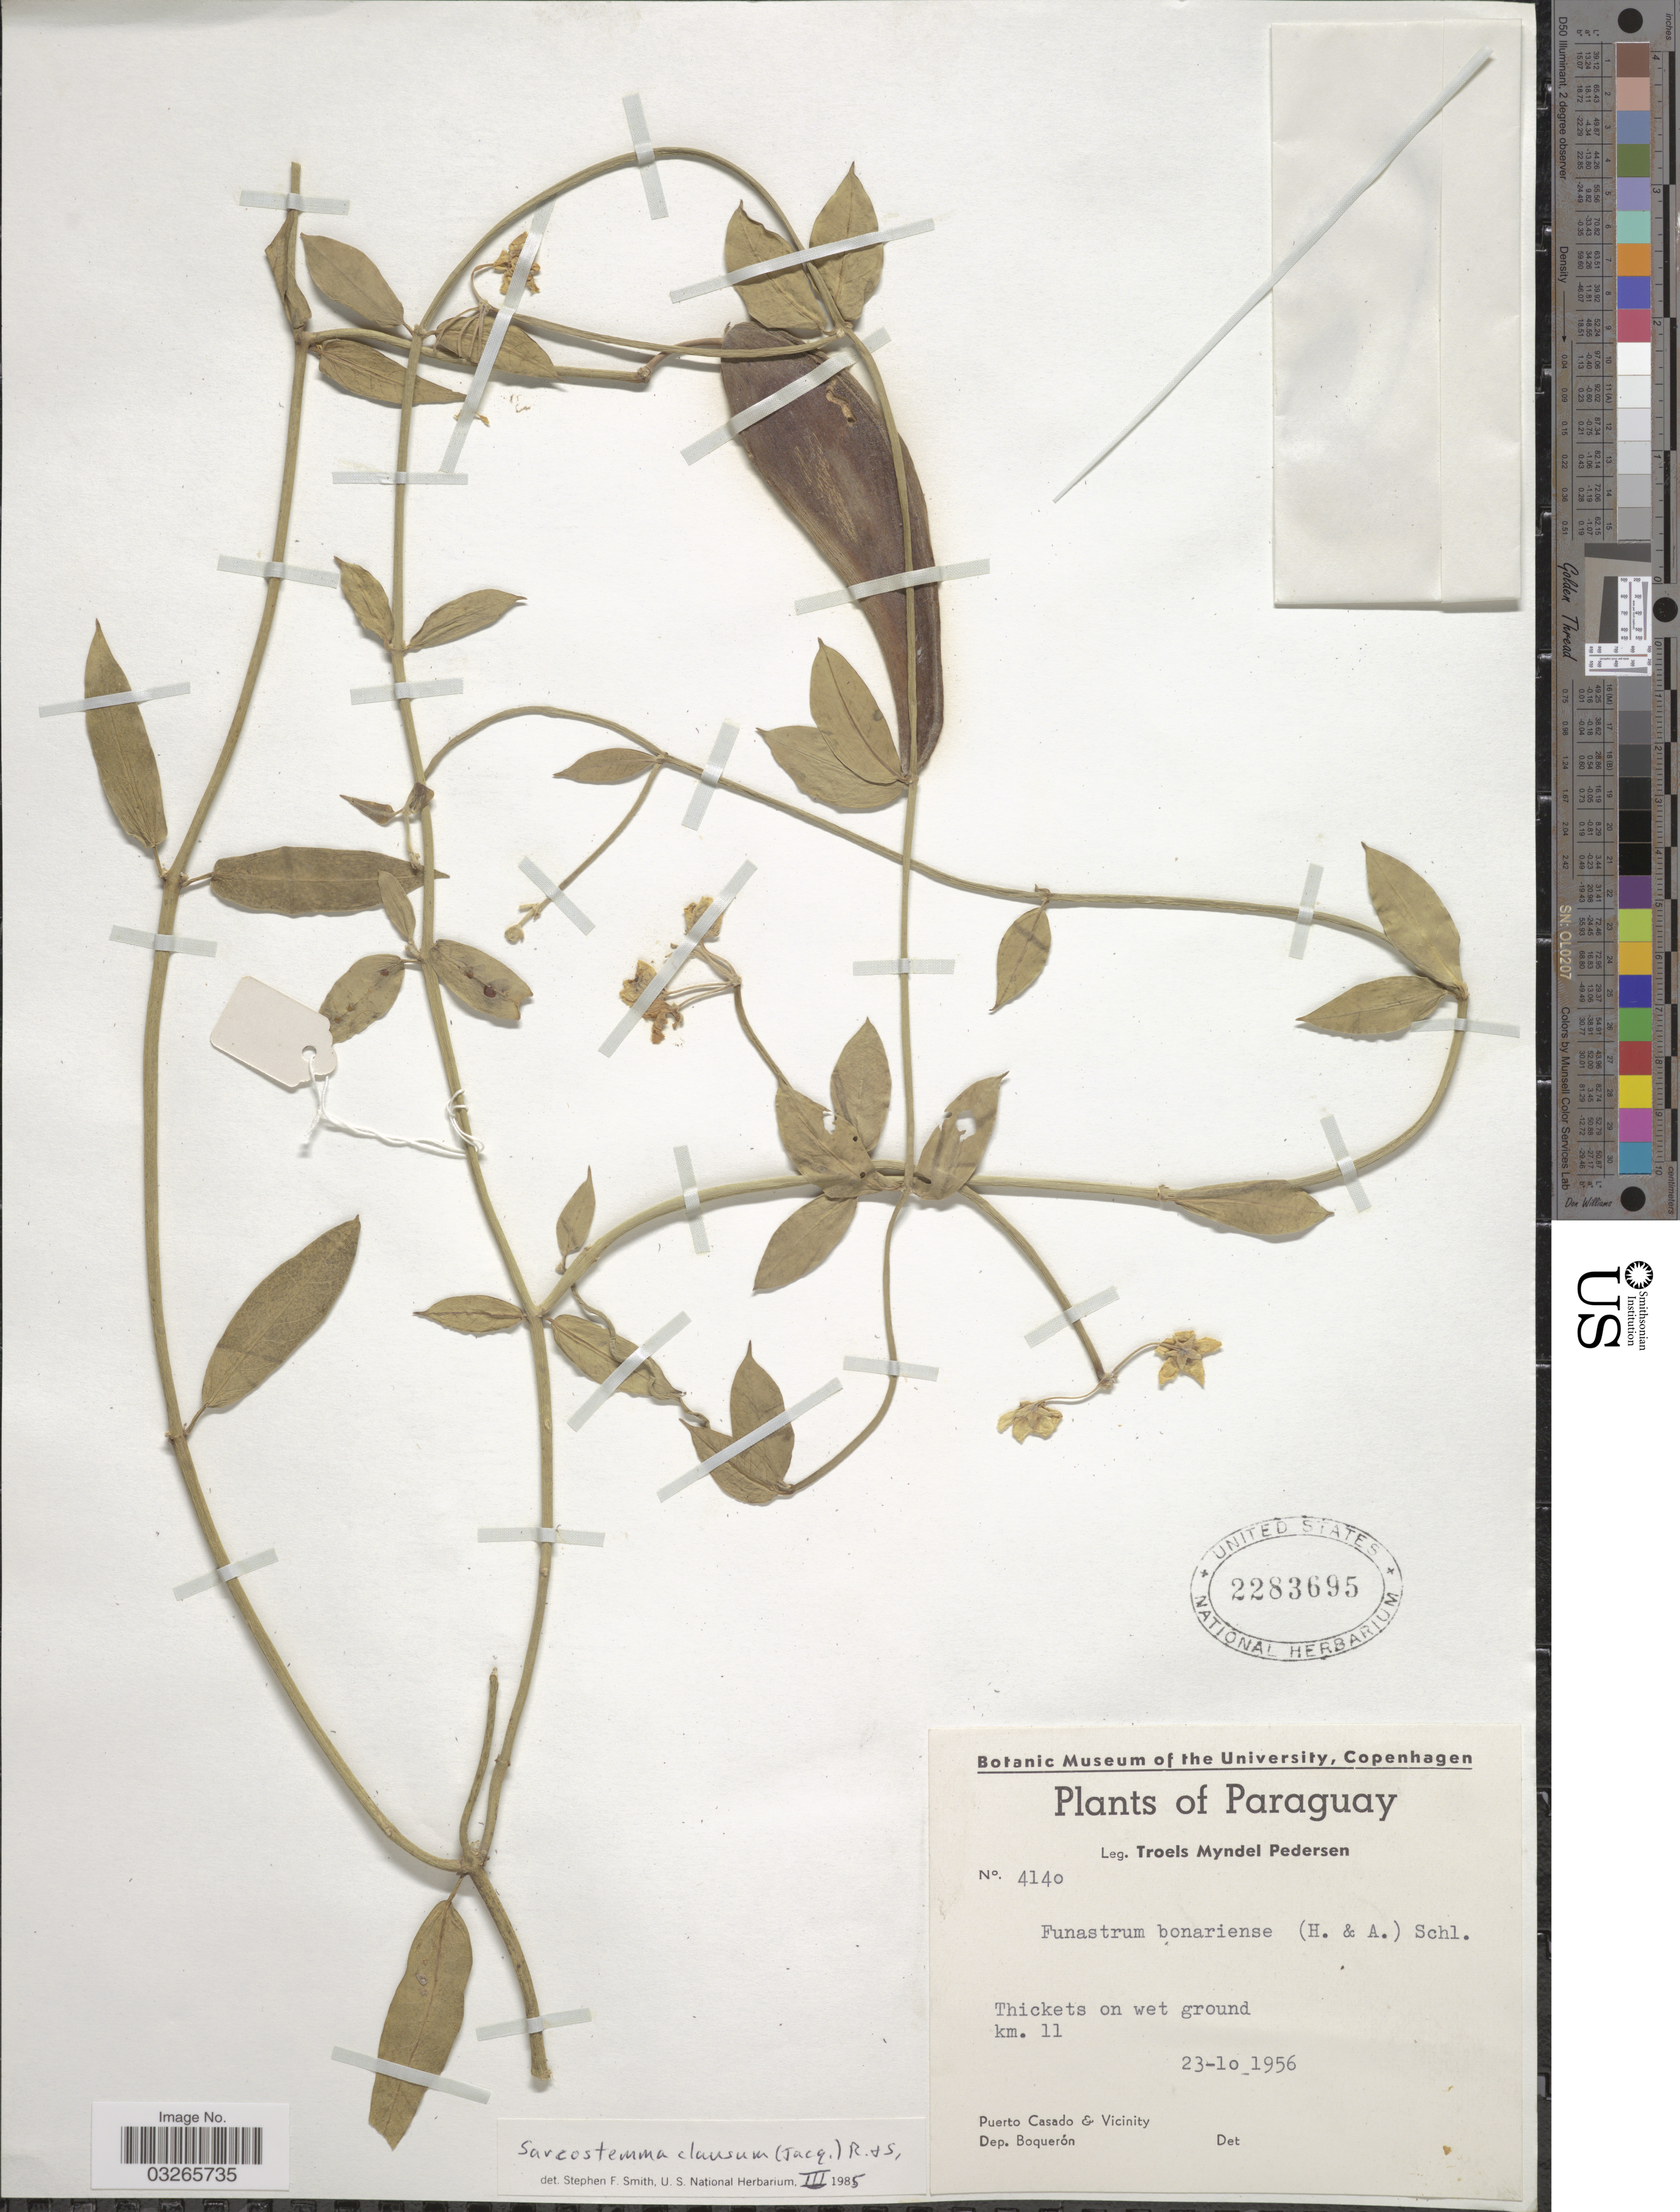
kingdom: Plantae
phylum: Tracheophyta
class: Magnoliopsida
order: Gentianales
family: Apocynaceae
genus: Sarcostemma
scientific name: Sarcostemma clausum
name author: (Jacq.) Schult.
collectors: T. Pederson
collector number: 4140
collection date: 1956-10-23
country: Paraguay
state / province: Boqueron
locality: Km. 11, Puerto Casado & Vicinity. Dep. Boquerón.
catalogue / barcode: US 2283695